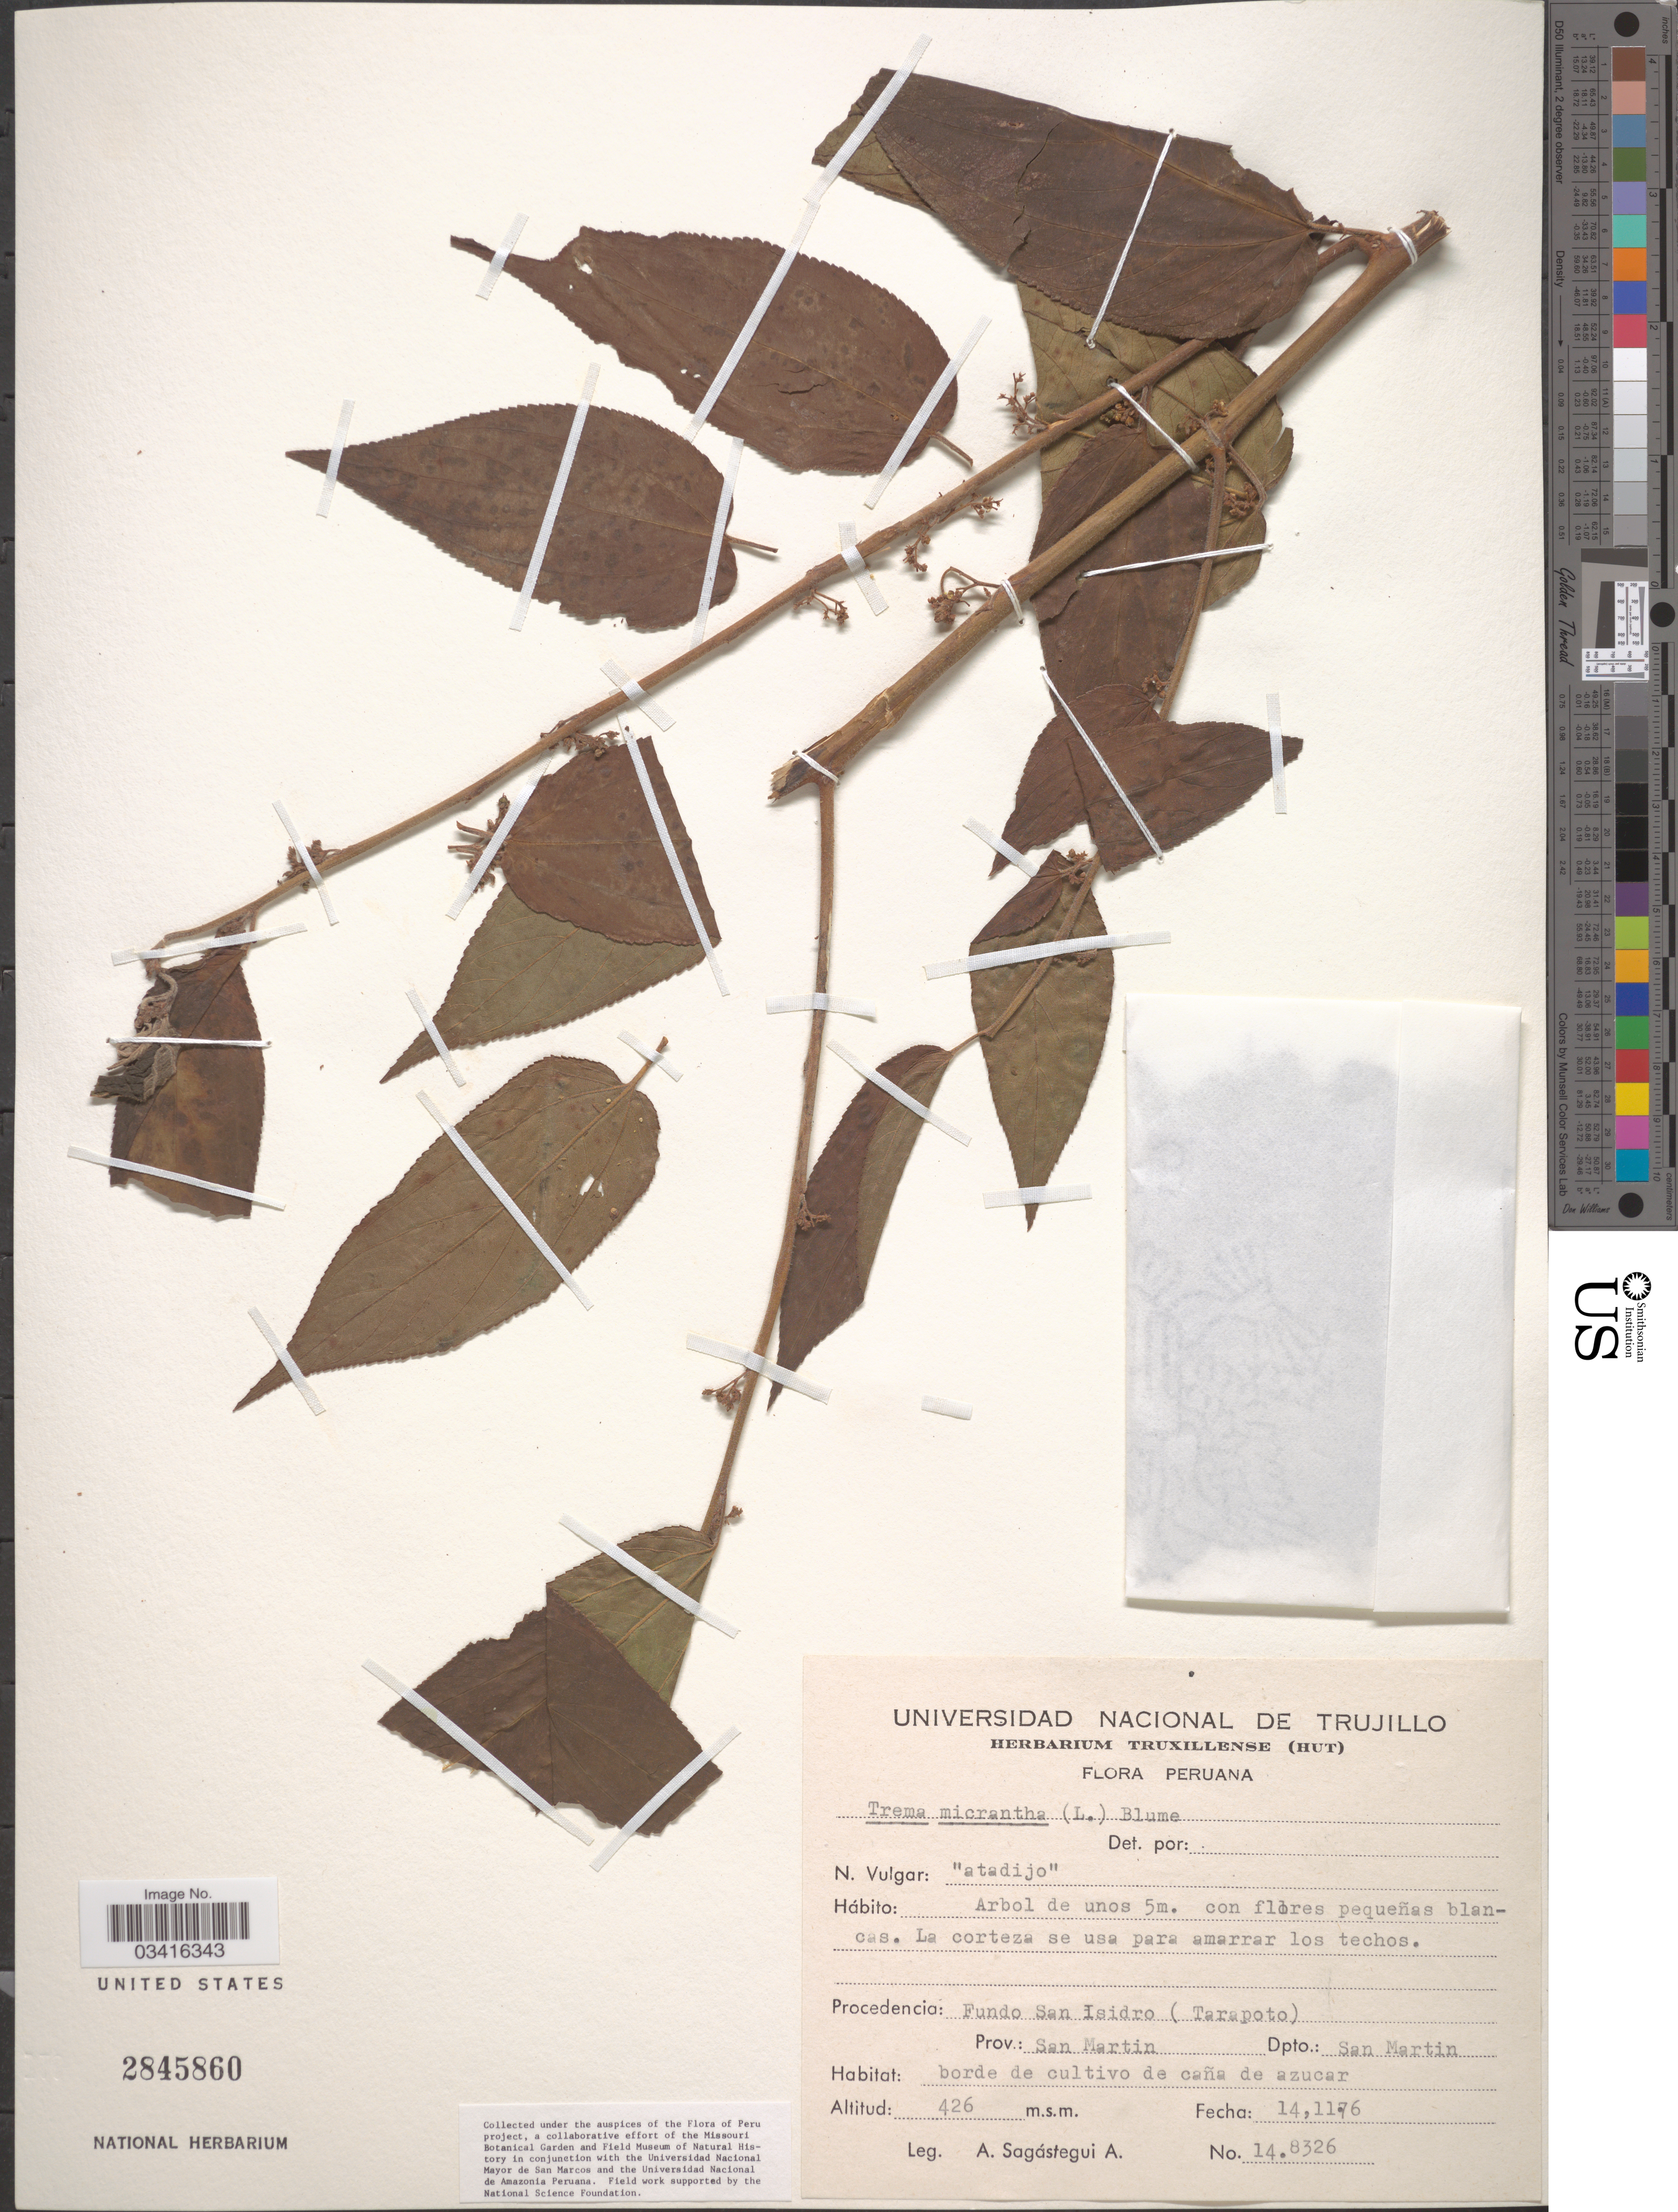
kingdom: Plantae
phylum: Tracheophyta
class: Magnoliopsida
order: Rosales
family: Cannabaceae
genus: Trema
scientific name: Trema micranthum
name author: (L.) Blume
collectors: A. Sagástegui A.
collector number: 148326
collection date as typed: Transcribed d/m/y: 14/11/76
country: Peru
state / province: San Martín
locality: Procedencia: Fundo San Isidro (Tarapoto). Prov.: San Martin. Dpto.: San Martin.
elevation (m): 426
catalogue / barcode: US 2845860